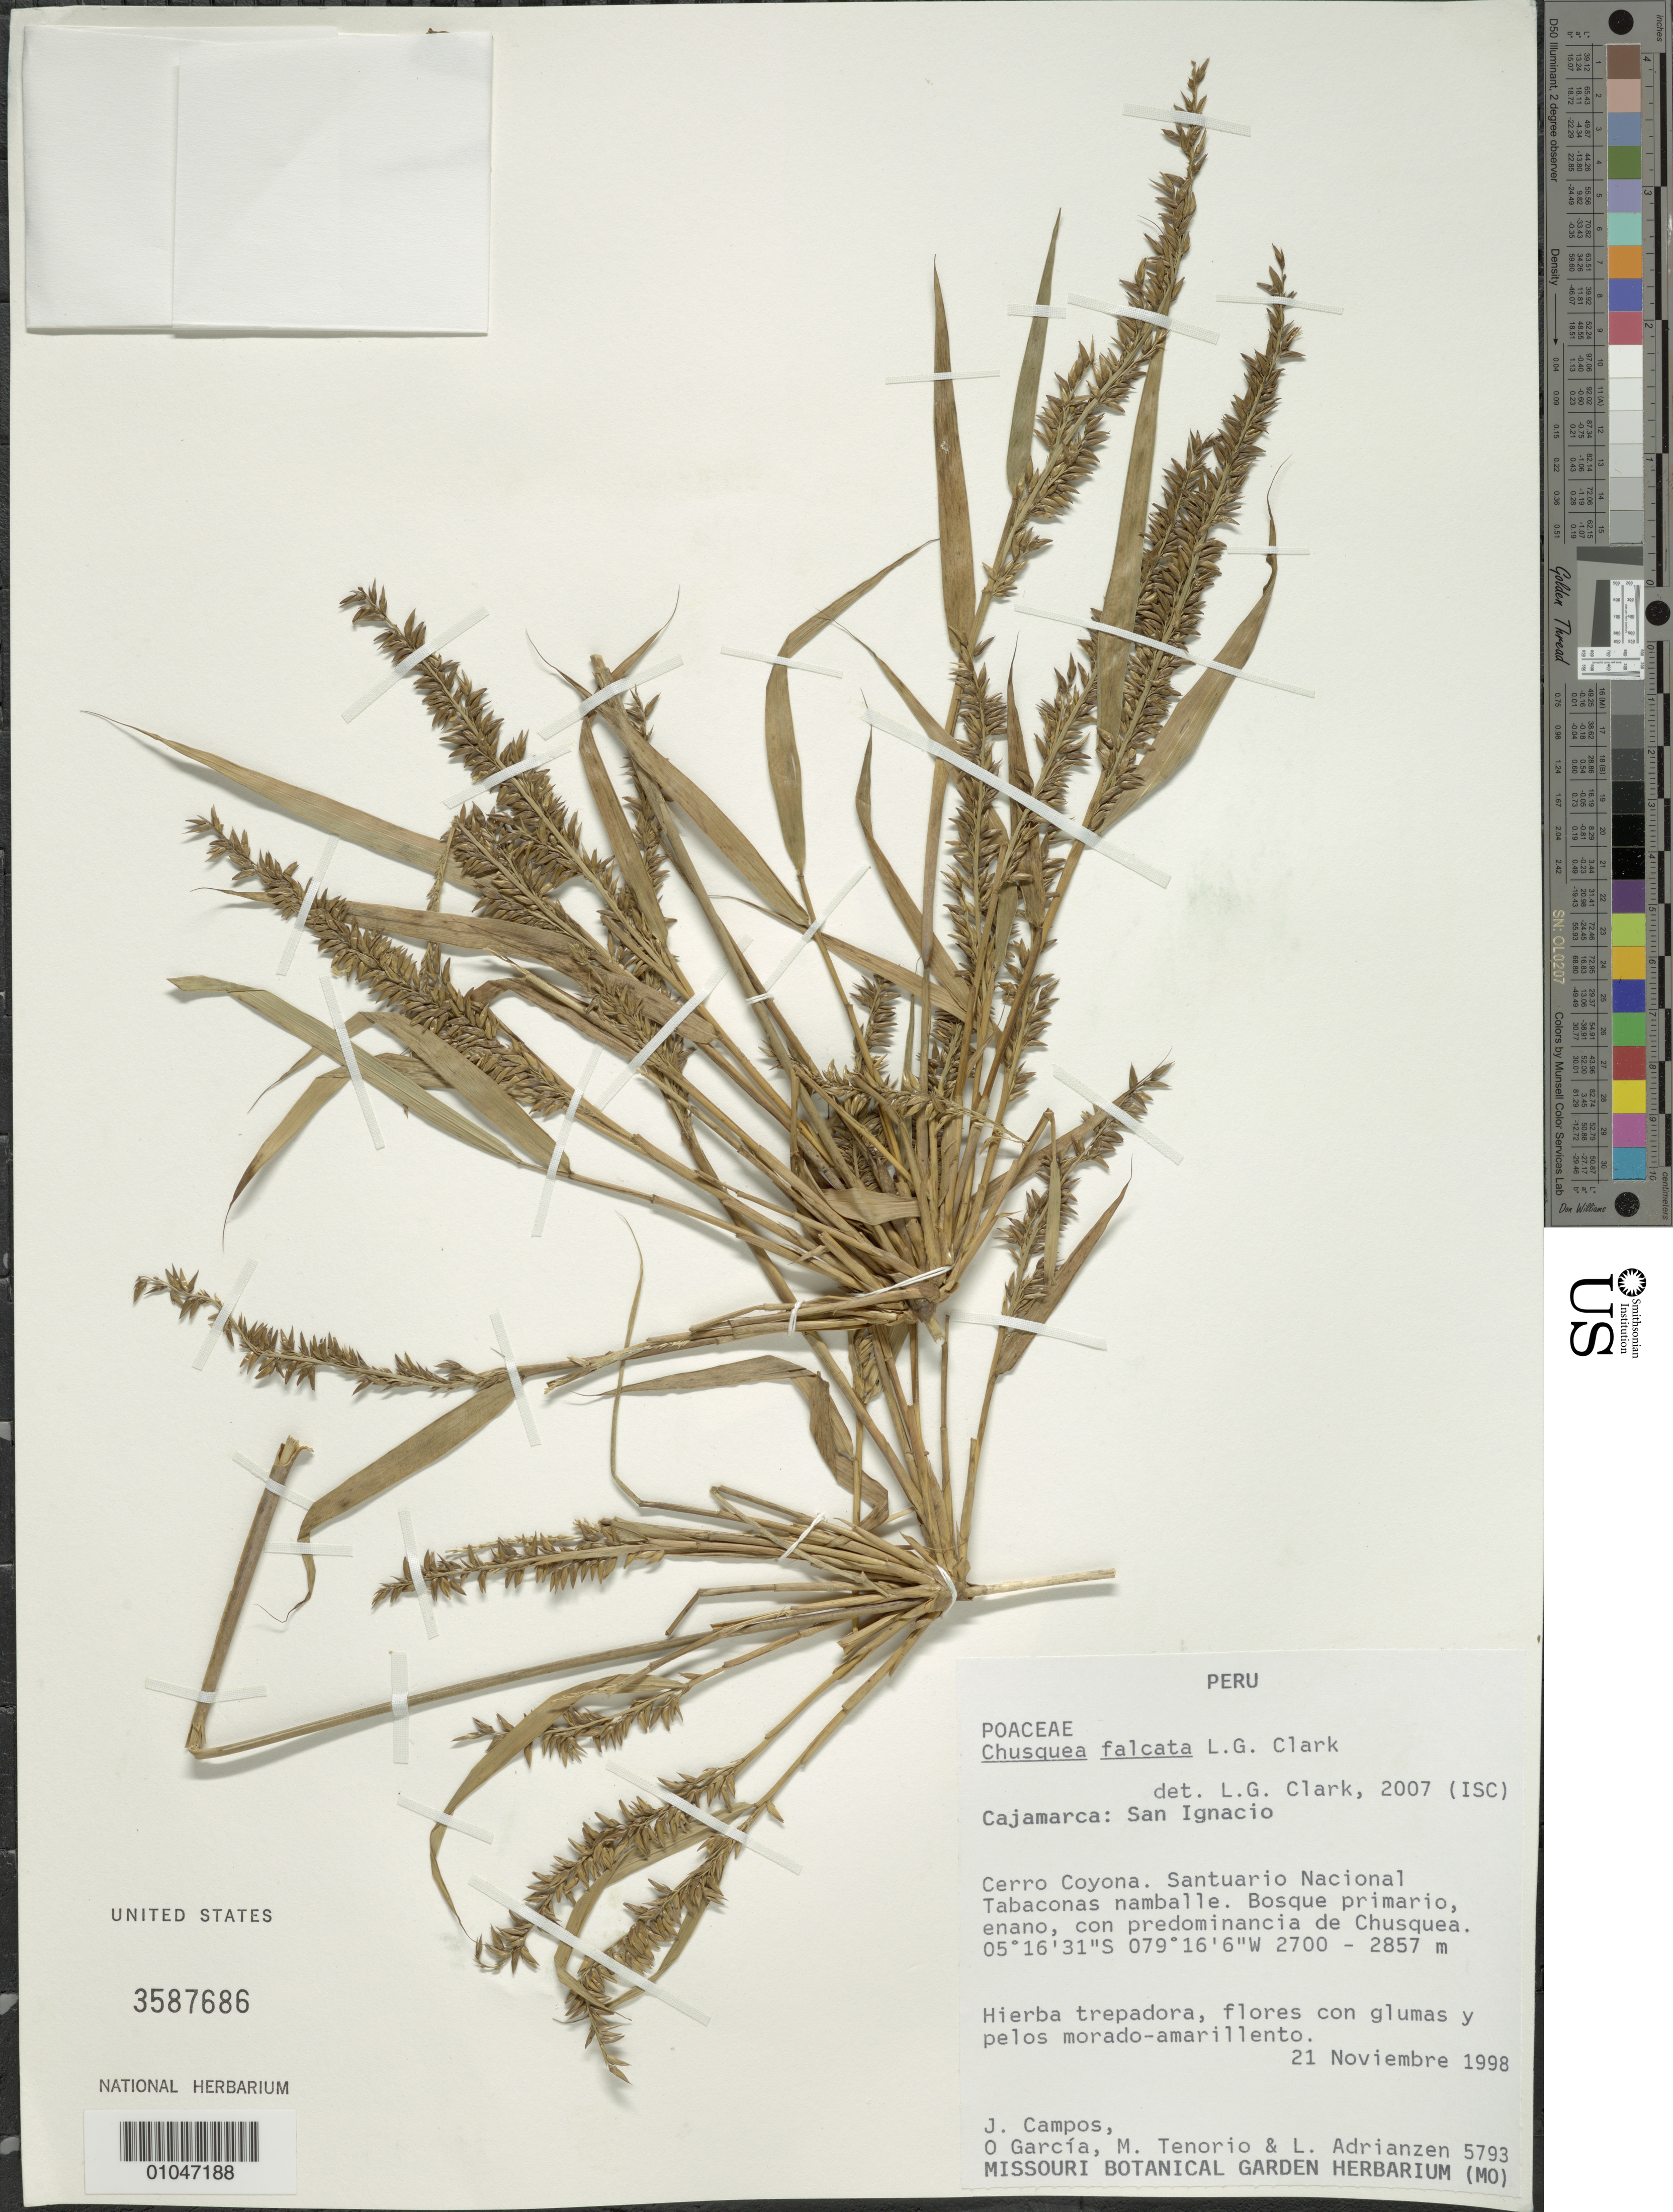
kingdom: Plantae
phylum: Tracheophyta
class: Liliopsida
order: Poales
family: Poaceae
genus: Chusquea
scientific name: Chusquea falcata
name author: L.G. Clark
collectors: J. Campos, O. Garcia, M. Tenorio & L. Adrianzen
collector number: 5793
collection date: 1998-11-21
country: Peru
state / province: Cajamarca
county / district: San Ignacio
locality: Cerro Coyona, Santuario Nacional Tabaconas namballe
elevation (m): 2700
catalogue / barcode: US 3587686